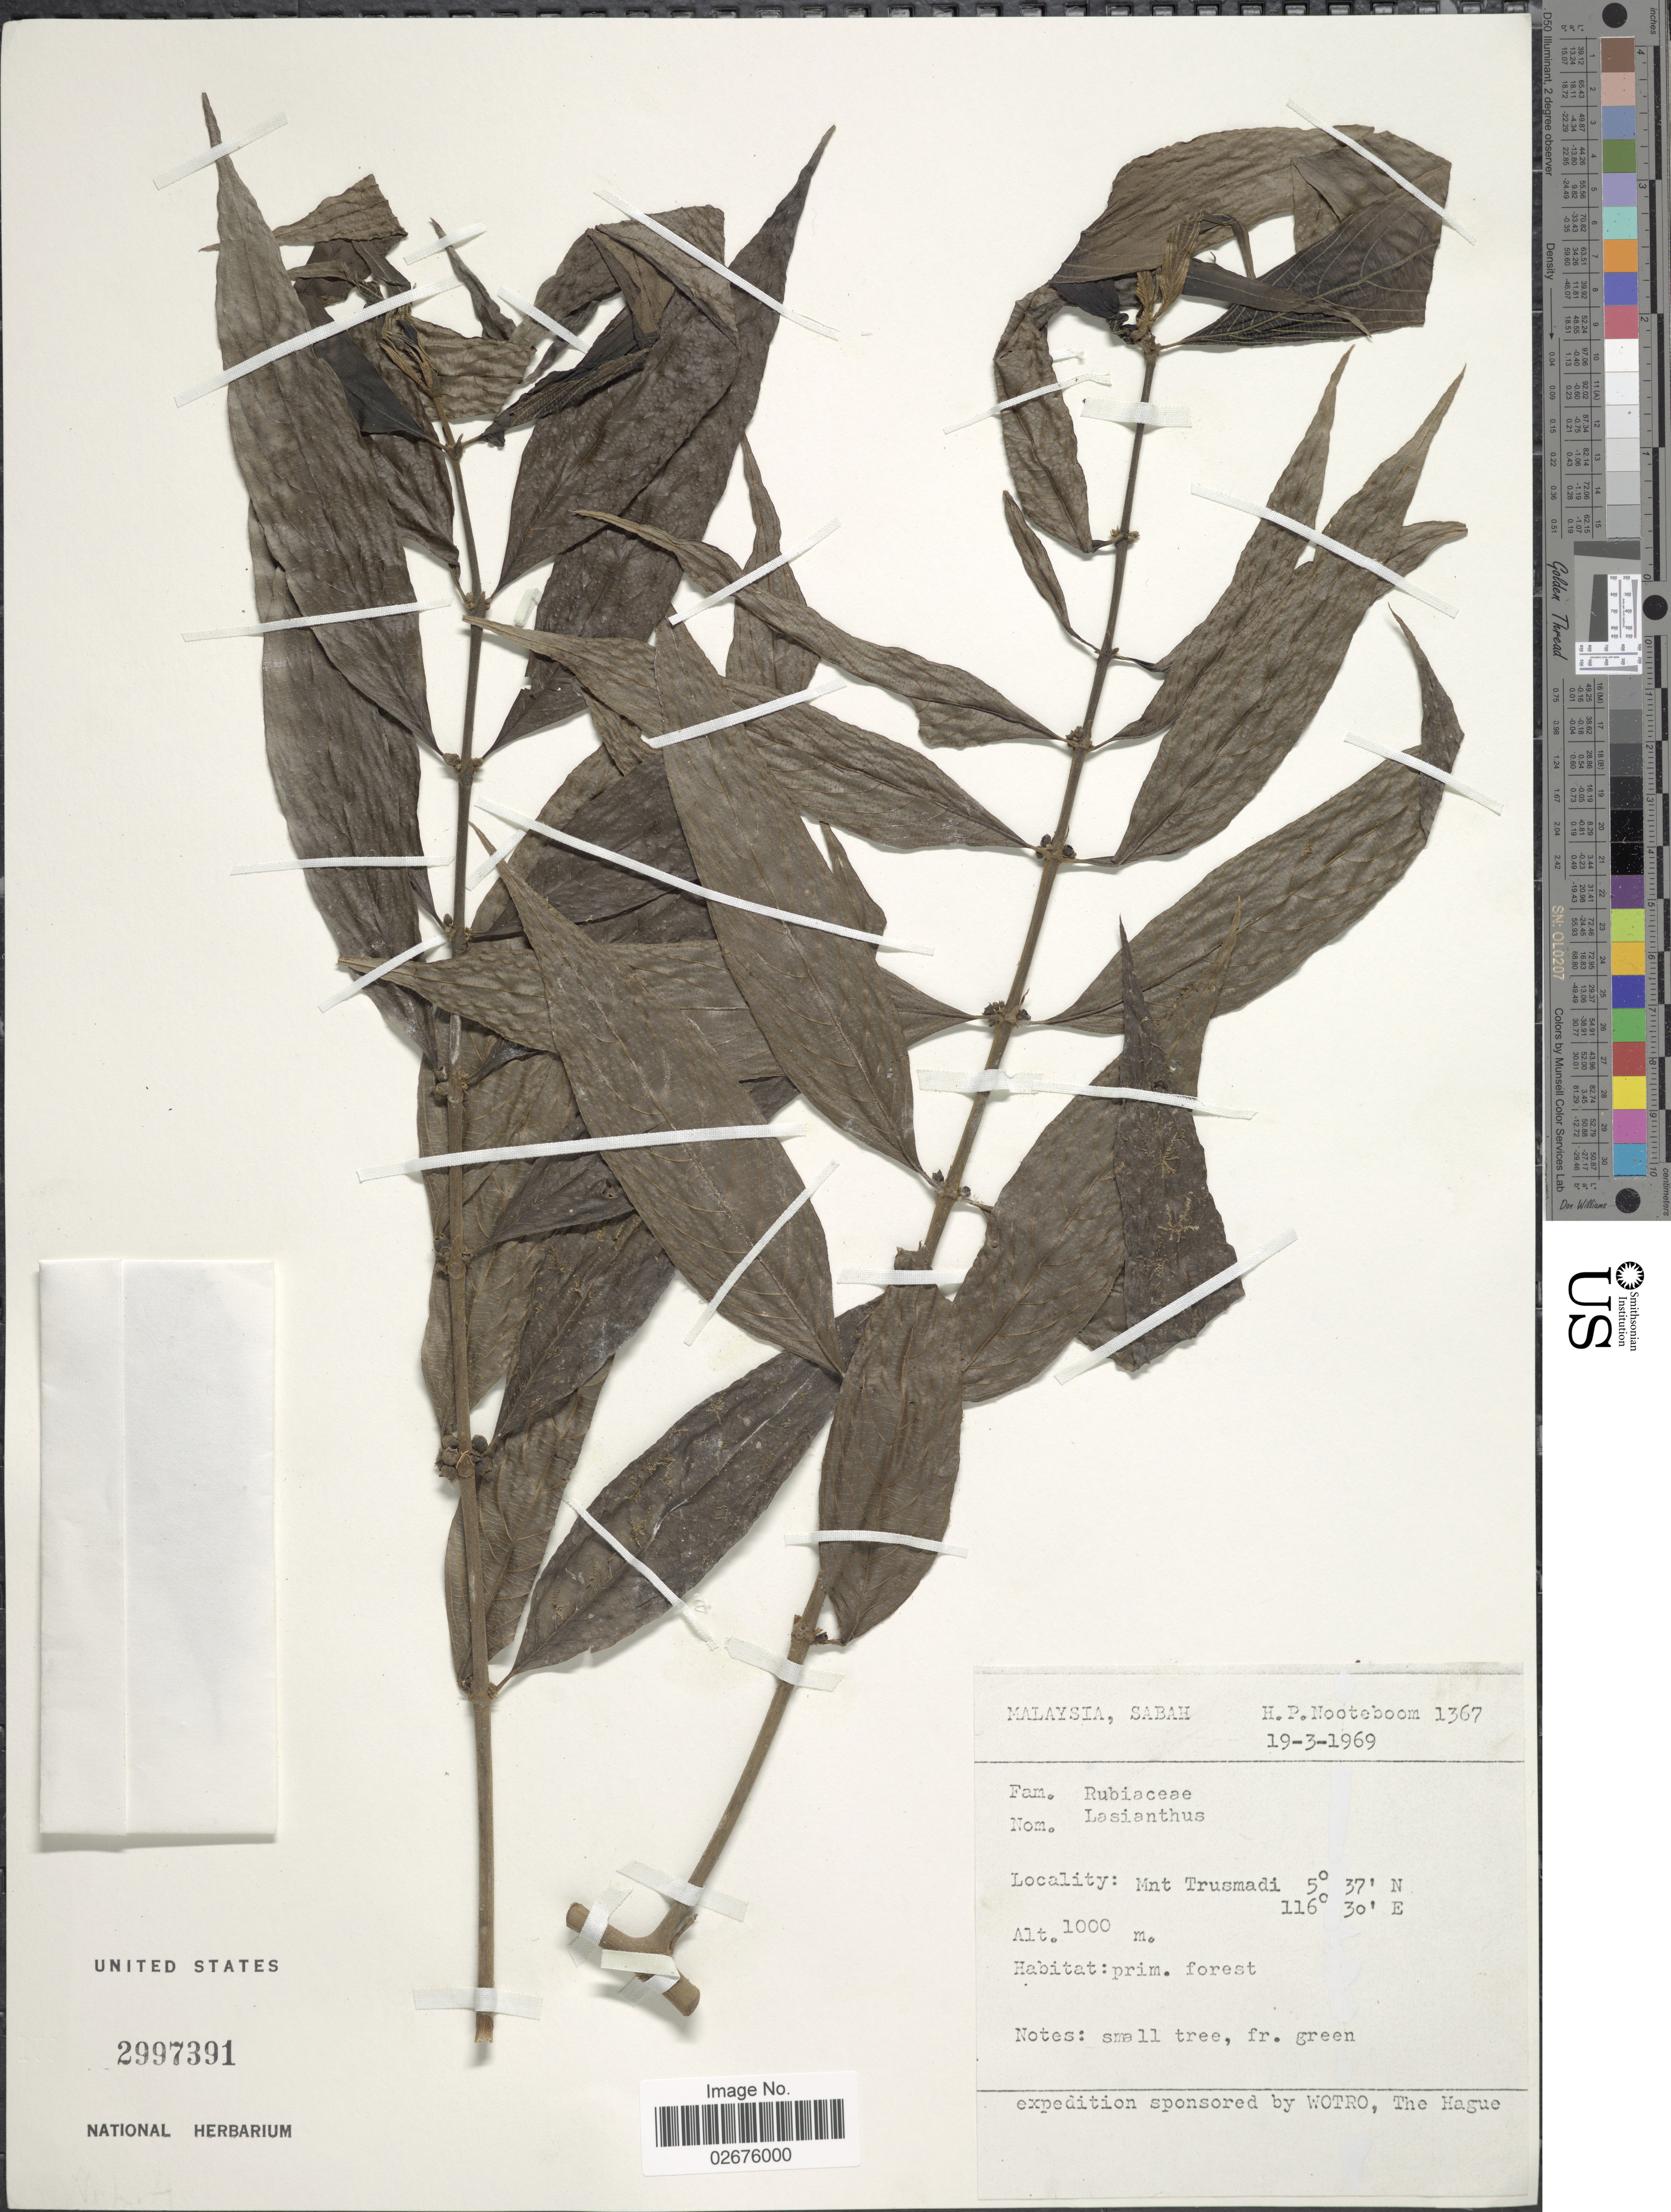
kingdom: Plantae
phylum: Tracheophyta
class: Magnoliopsida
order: Gentianales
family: Rubiaceae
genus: Lasianthus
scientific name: Lasianthus sp.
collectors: H. P. Nooteboom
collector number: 1367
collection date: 1969-03-19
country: Malaysia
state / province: Sabah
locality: Mnt Trusmadi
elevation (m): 1000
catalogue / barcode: US 2997391